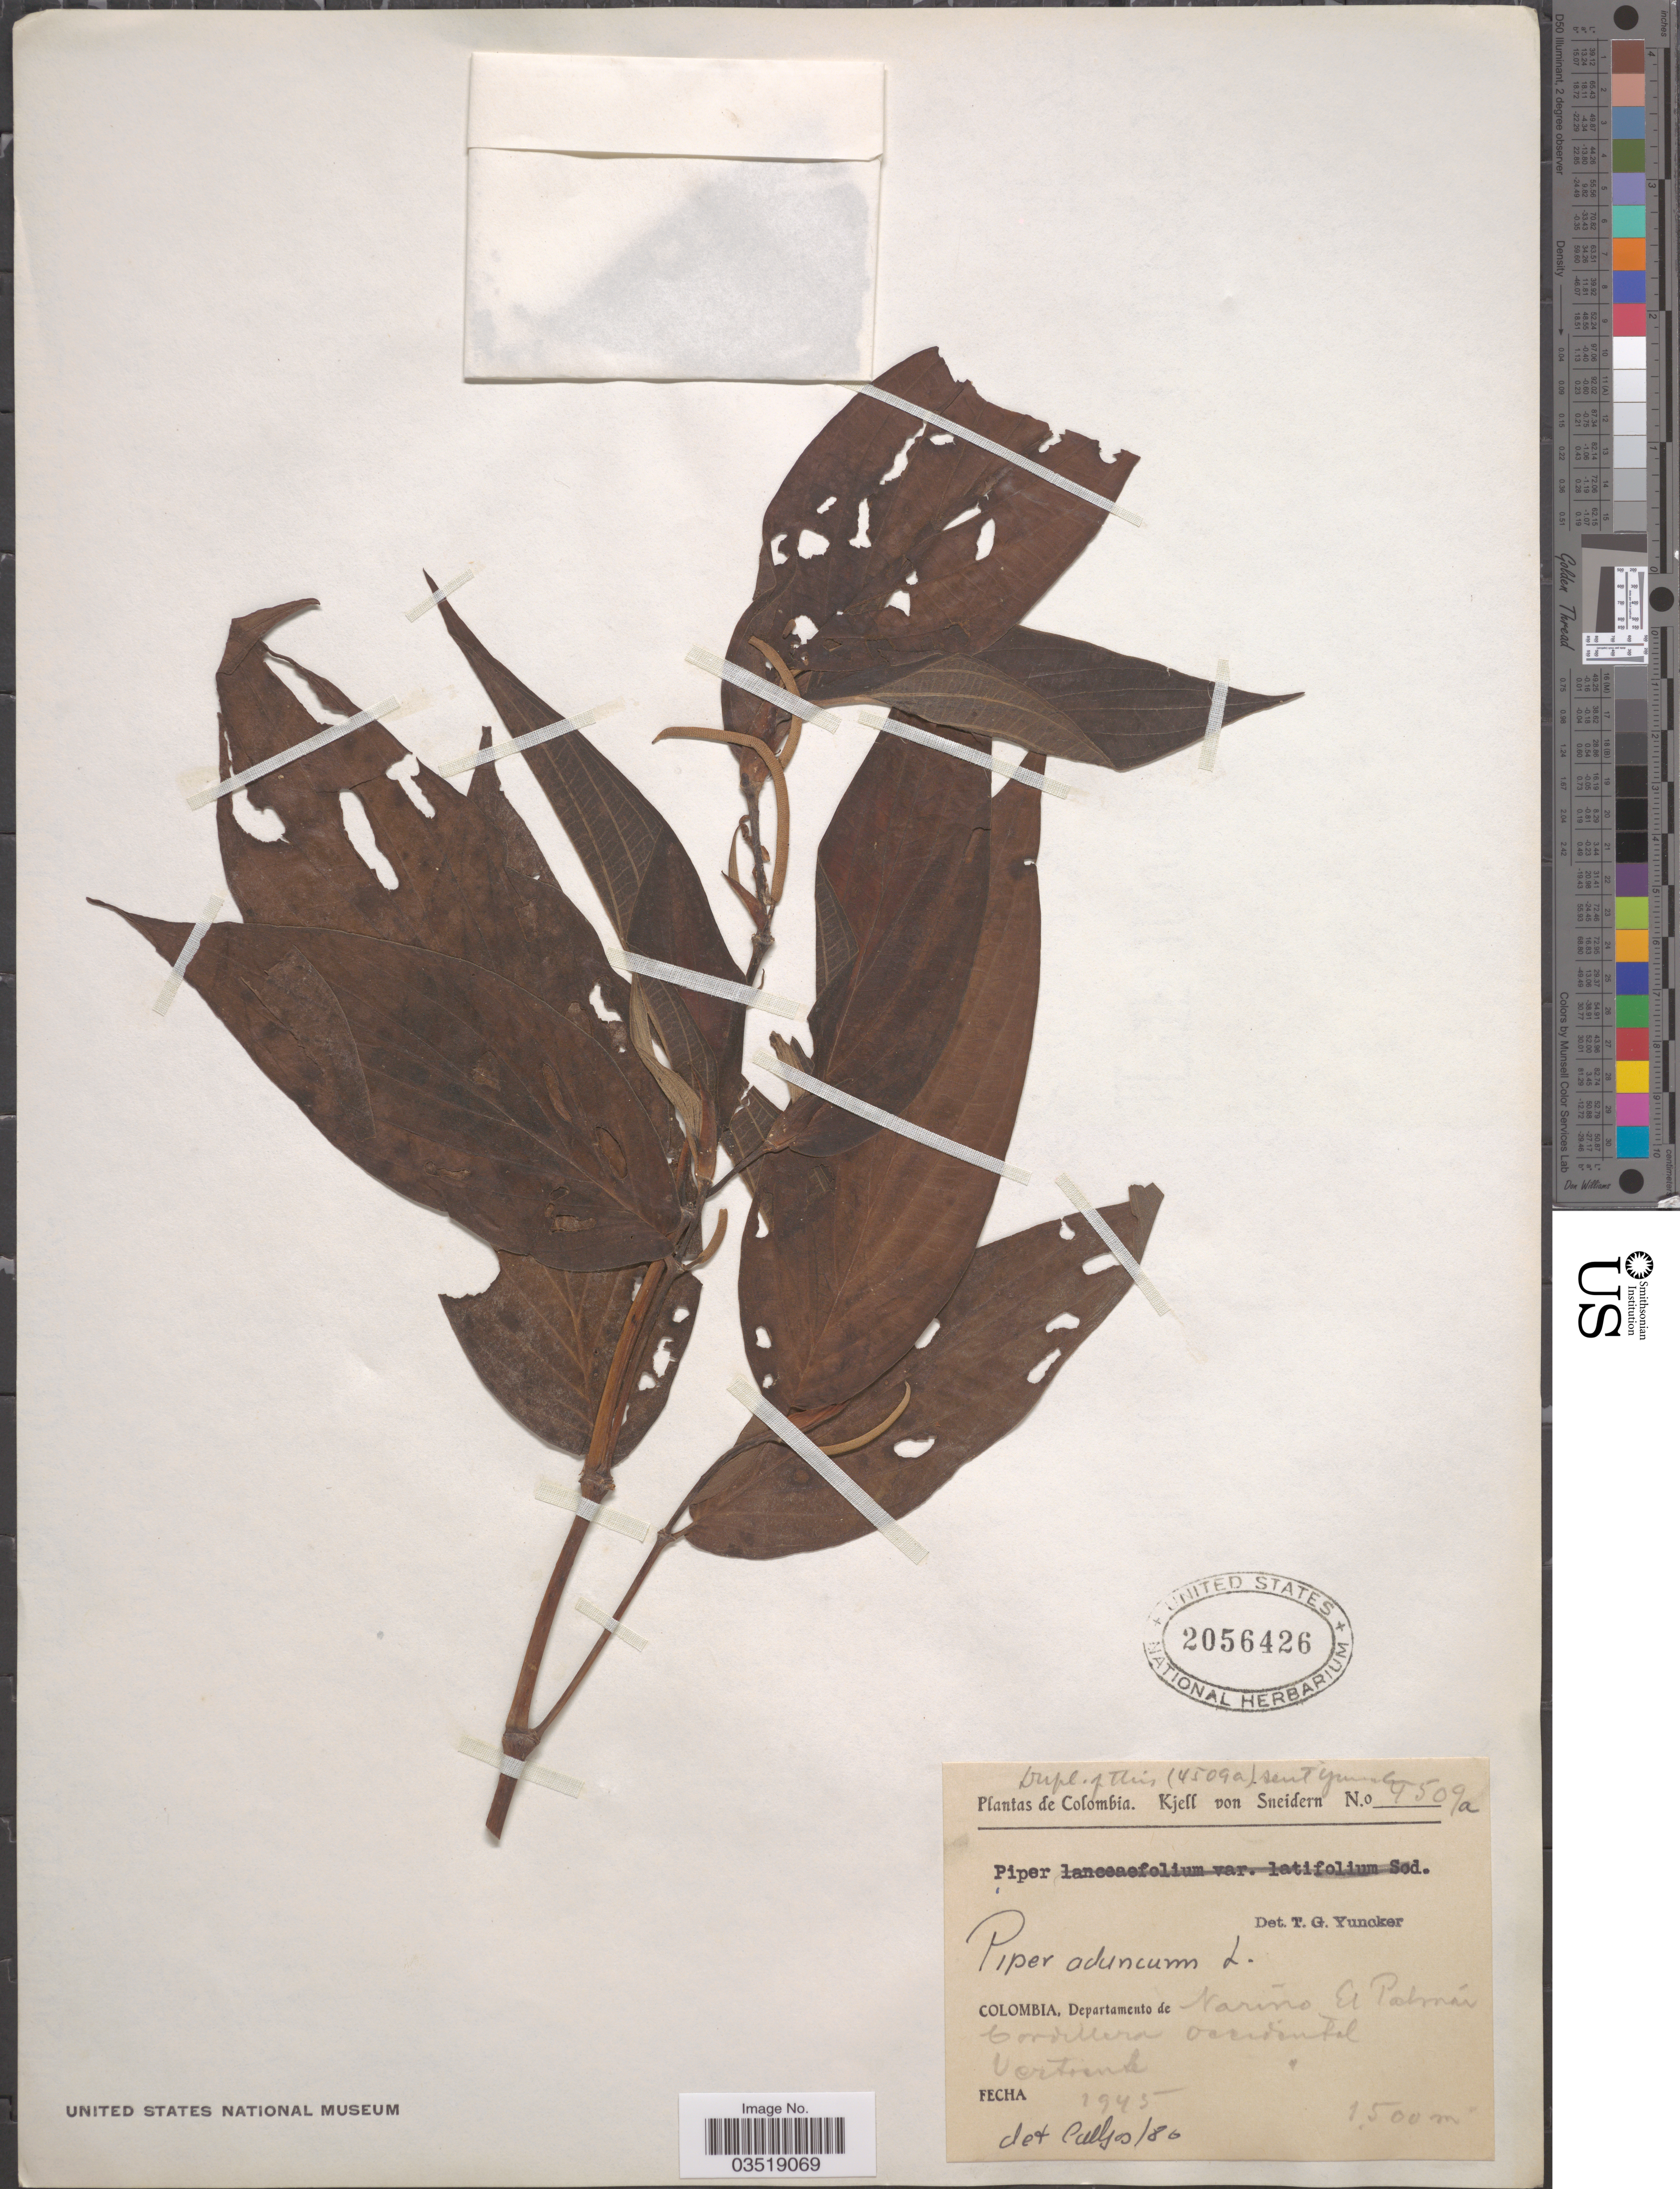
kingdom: Plantae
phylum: Tracheophyta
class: Magnoliopsida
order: Piperales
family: Piperaceae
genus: Piper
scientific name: Piper aduncum var. aduncum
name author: L.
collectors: K. von Sneidern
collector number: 4509a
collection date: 1945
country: Colombia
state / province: Nariño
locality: Departamento de Nariño. El Palmár. Cordillera occidental. Vertiente.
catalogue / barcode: US 2056426